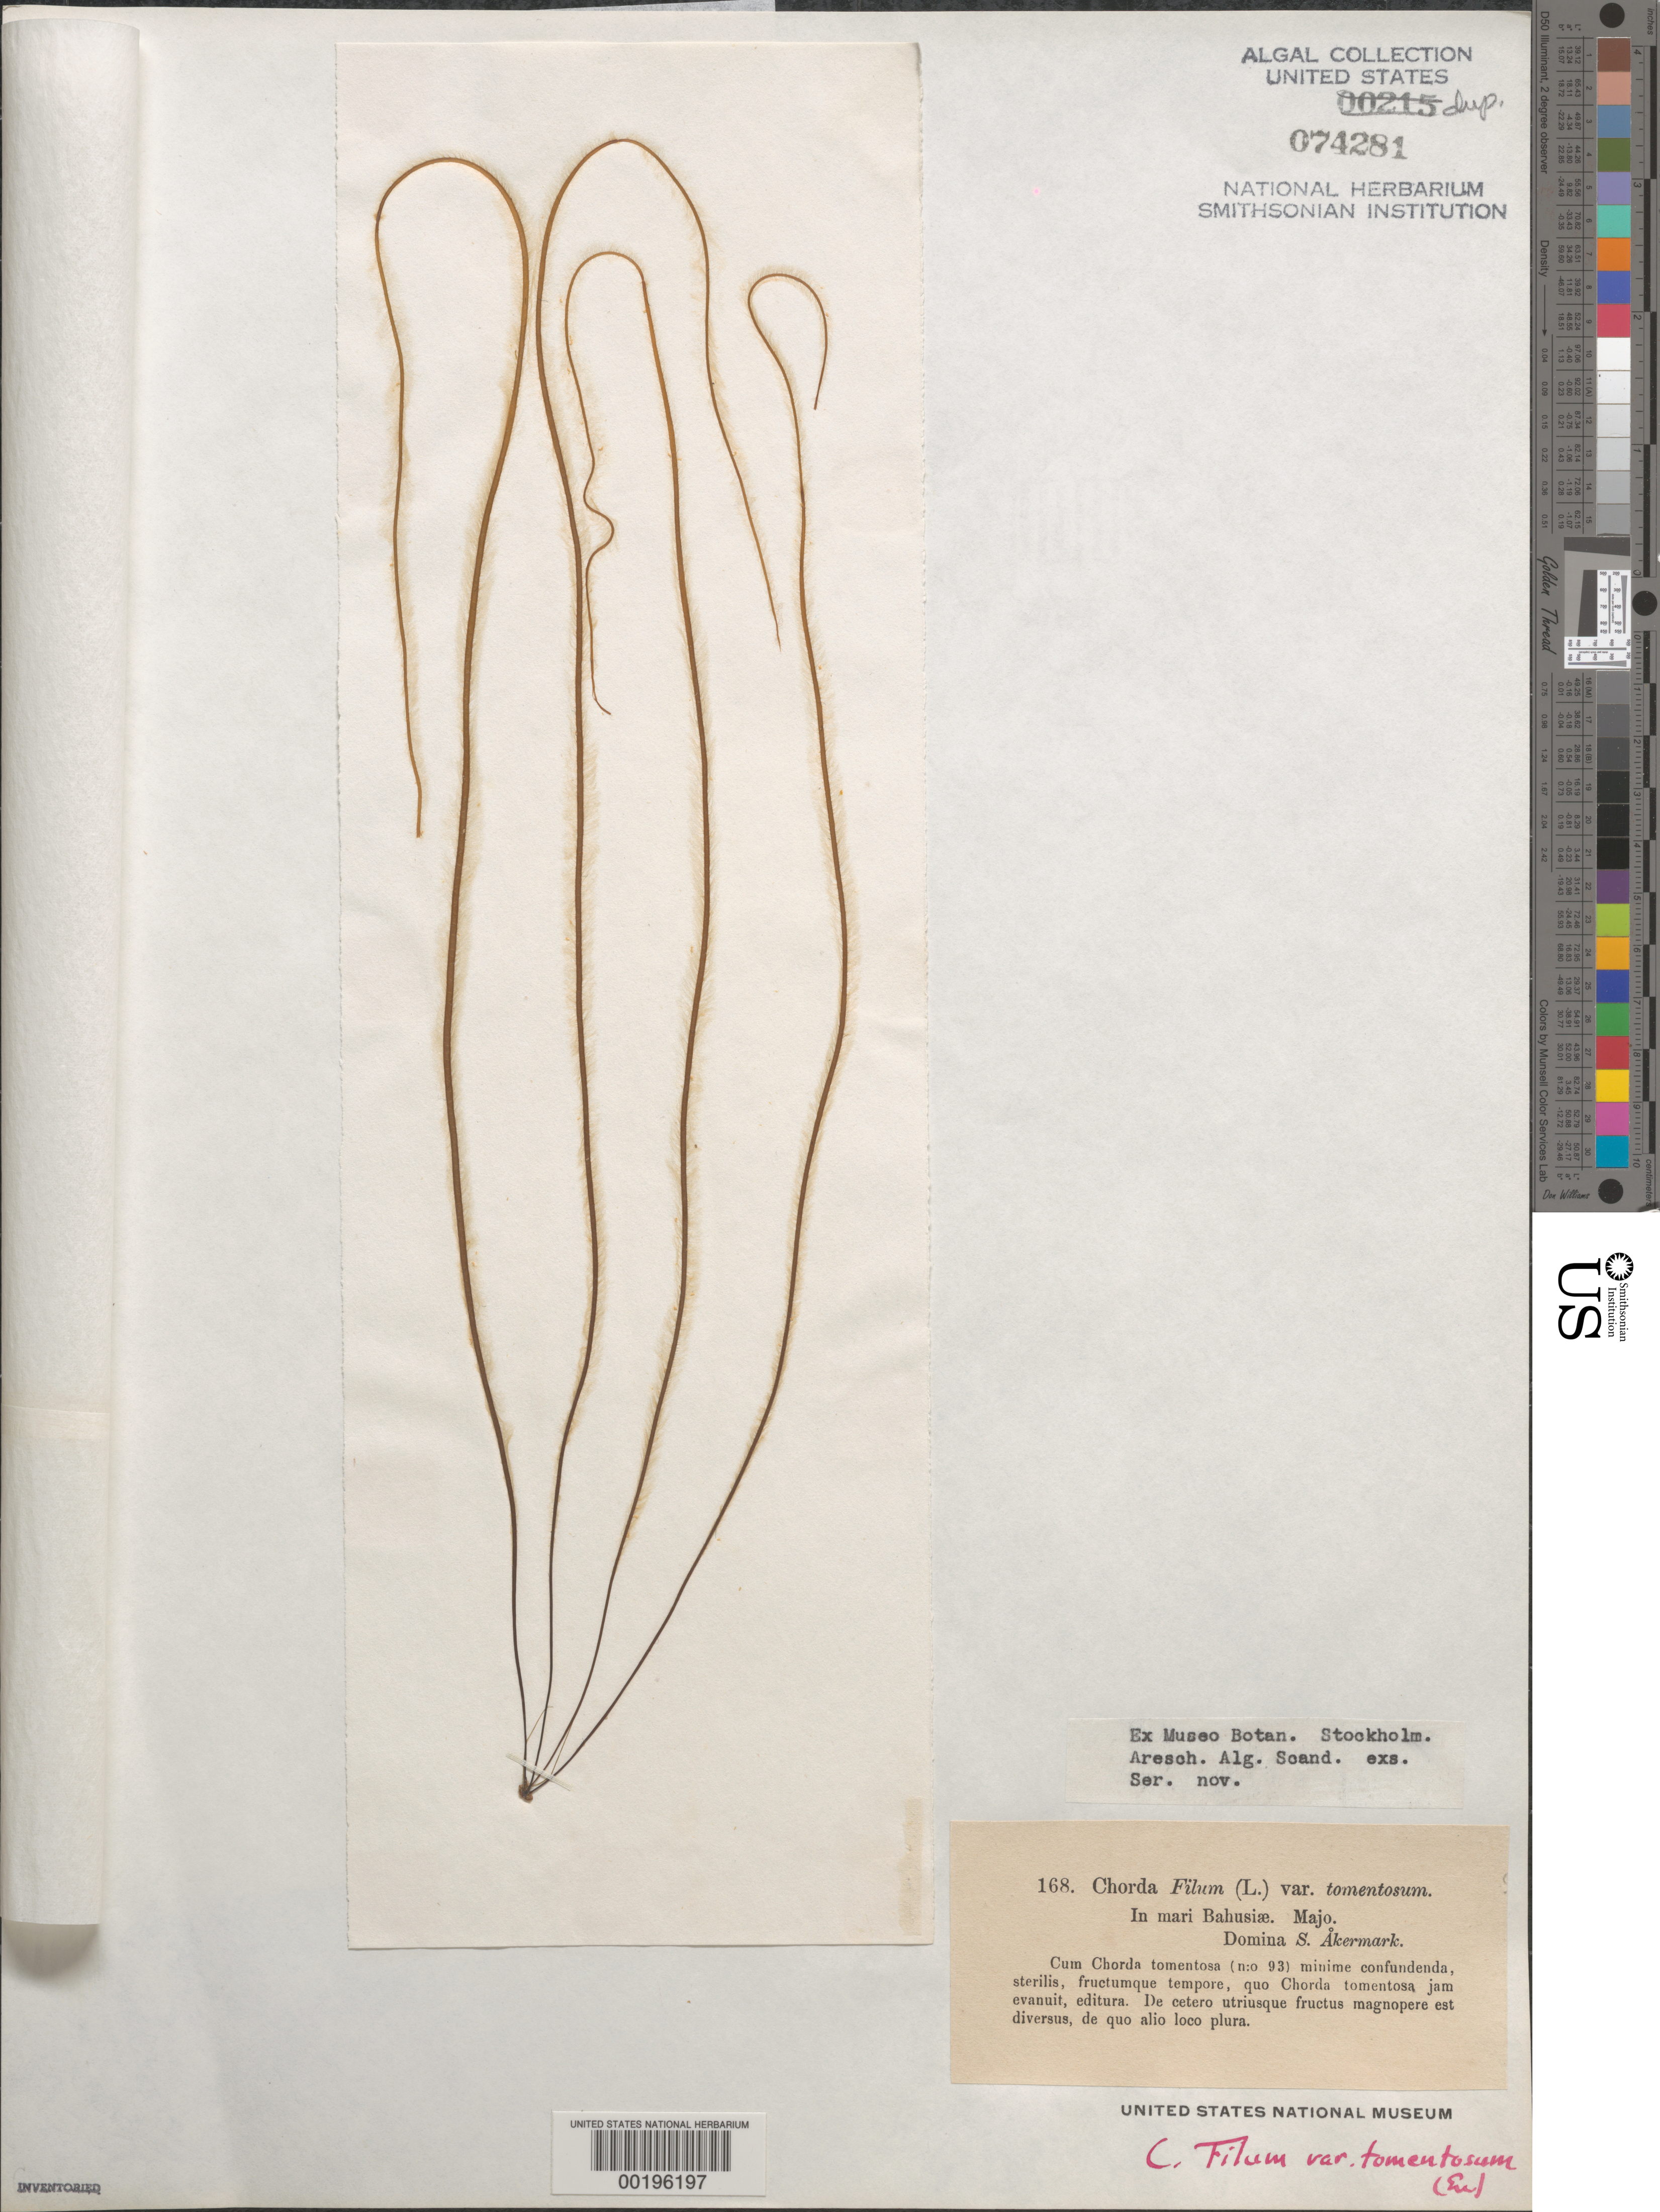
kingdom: Chromista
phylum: Ochrophyta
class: Phaeophyceae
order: Laminariales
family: Chordaceae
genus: Chorda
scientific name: Chorda filum var. tomentosum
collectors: S. Akermark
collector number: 168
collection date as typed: May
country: Sweden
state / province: Västra Götaland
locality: Bohus Bay (Mari Bahusiae)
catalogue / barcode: US 74281